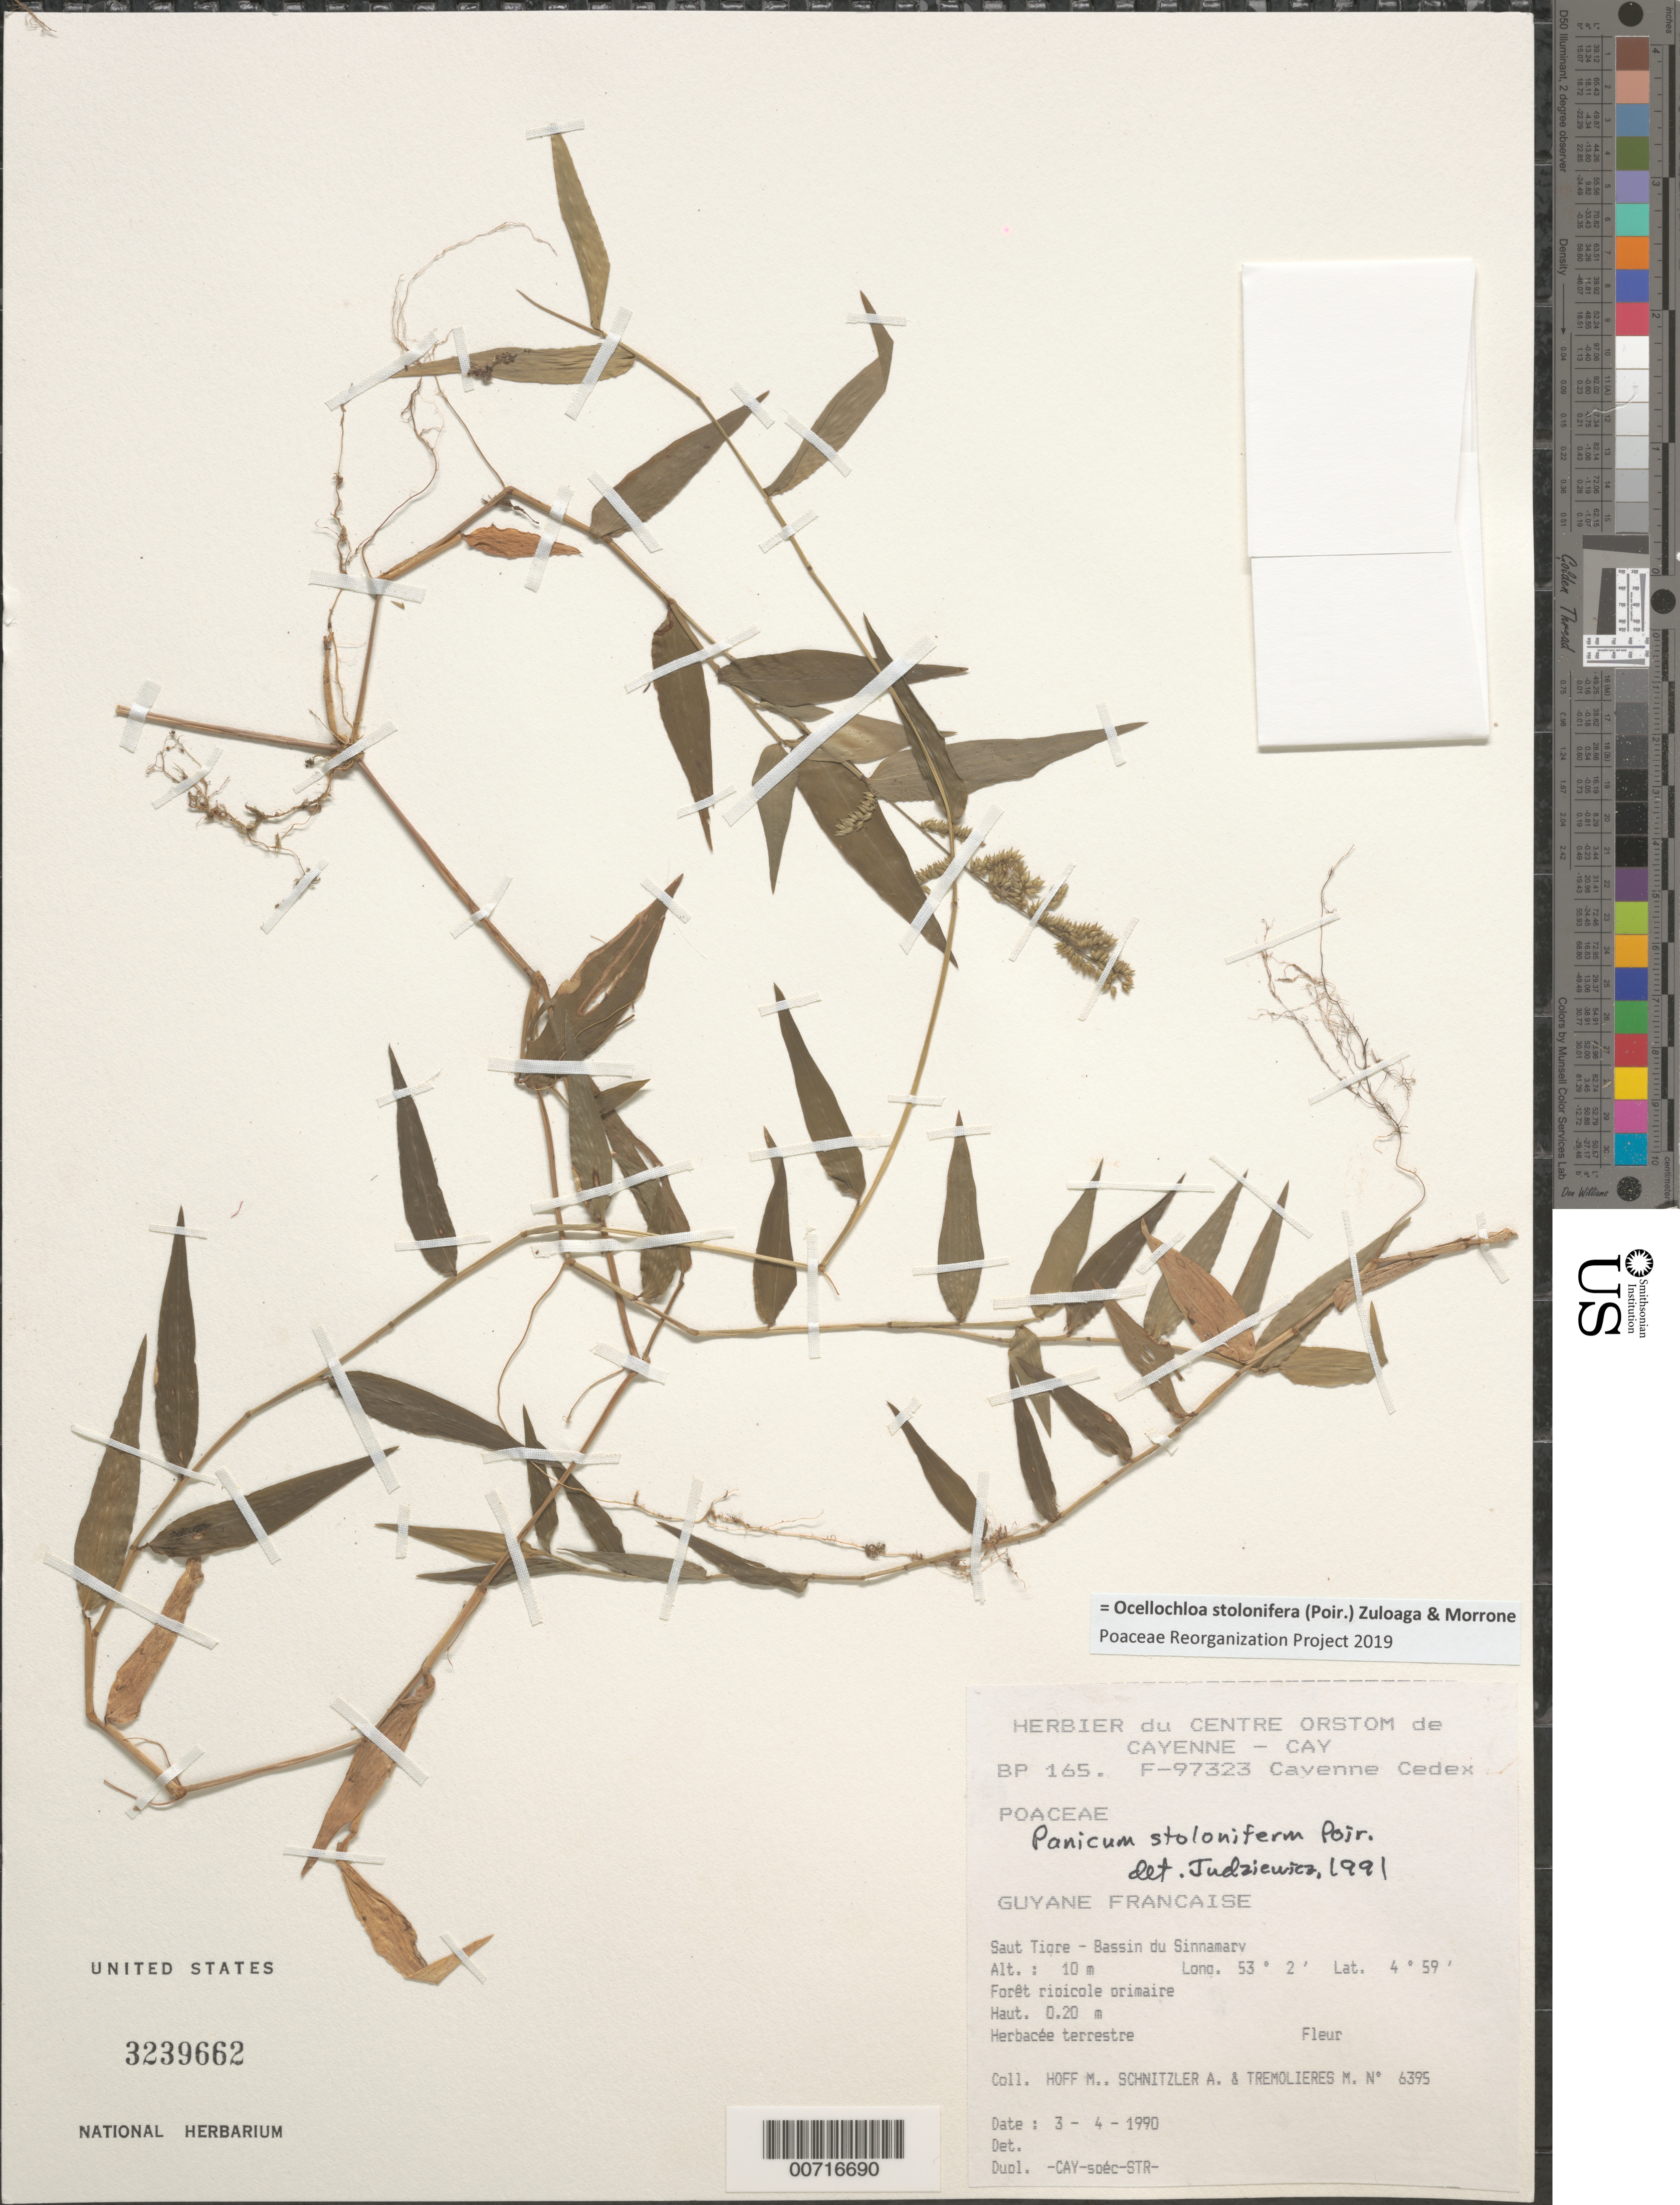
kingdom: Plantae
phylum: Tracheophyta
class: Liliopsida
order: Poales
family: Poaceae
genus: Panicum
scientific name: Panicum stoloniferum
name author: Poir.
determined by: Judziewicz, E. J.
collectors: M. Hoff, A. Schnitzler & M. Tremolieres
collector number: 6395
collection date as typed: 3-Apr-90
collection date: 1990-04-03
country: French Guiana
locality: Saut Tigre, Bassin du Sinnamary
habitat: Primary riparian forest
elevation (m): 10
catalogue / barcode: US 3239662